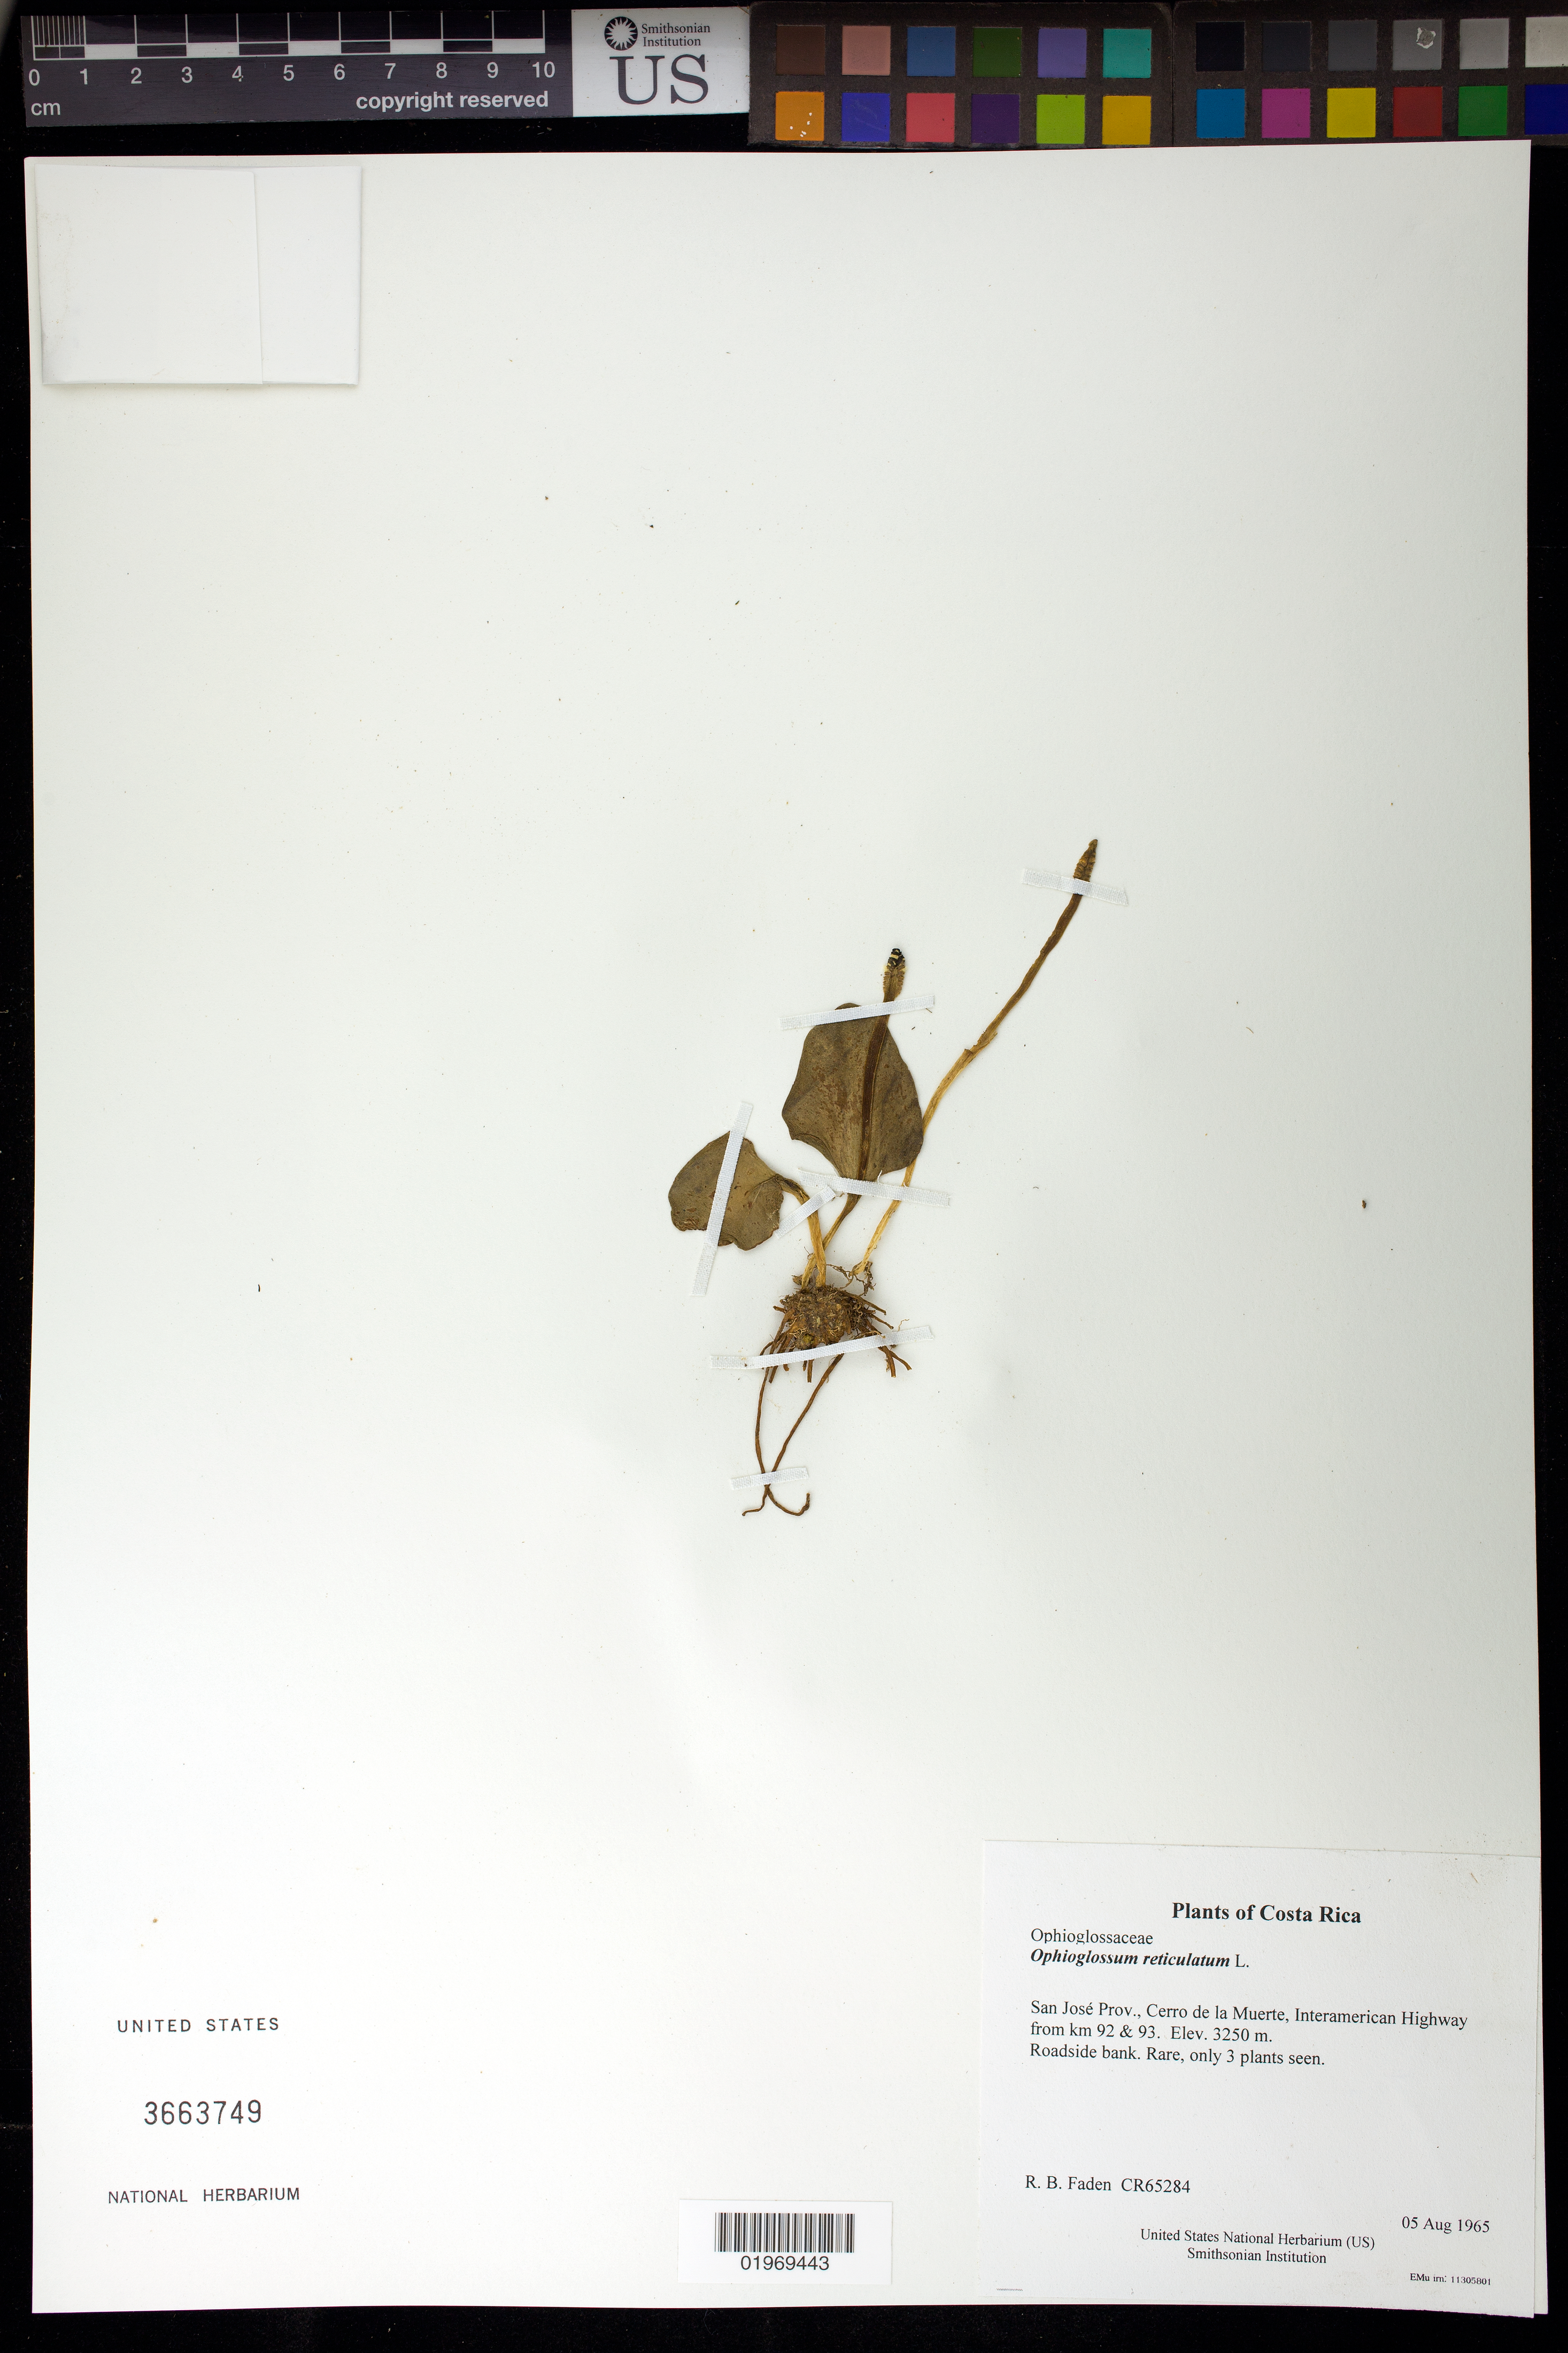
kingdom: Plantae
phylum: Tracheophyta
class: Polypodiopsida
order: Ophioglossales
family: Ophioglossaceae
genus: Ophioglossum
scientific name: Ophioglossum reticulatum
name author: L.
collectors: R. B. Faden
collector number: CR65284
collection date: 1965-08-05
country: Costa Rica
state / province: San José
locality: Cerro de la Muerte, Interamerican Highway from km 92 & 93.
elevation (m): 3250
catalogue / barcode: US 3663749